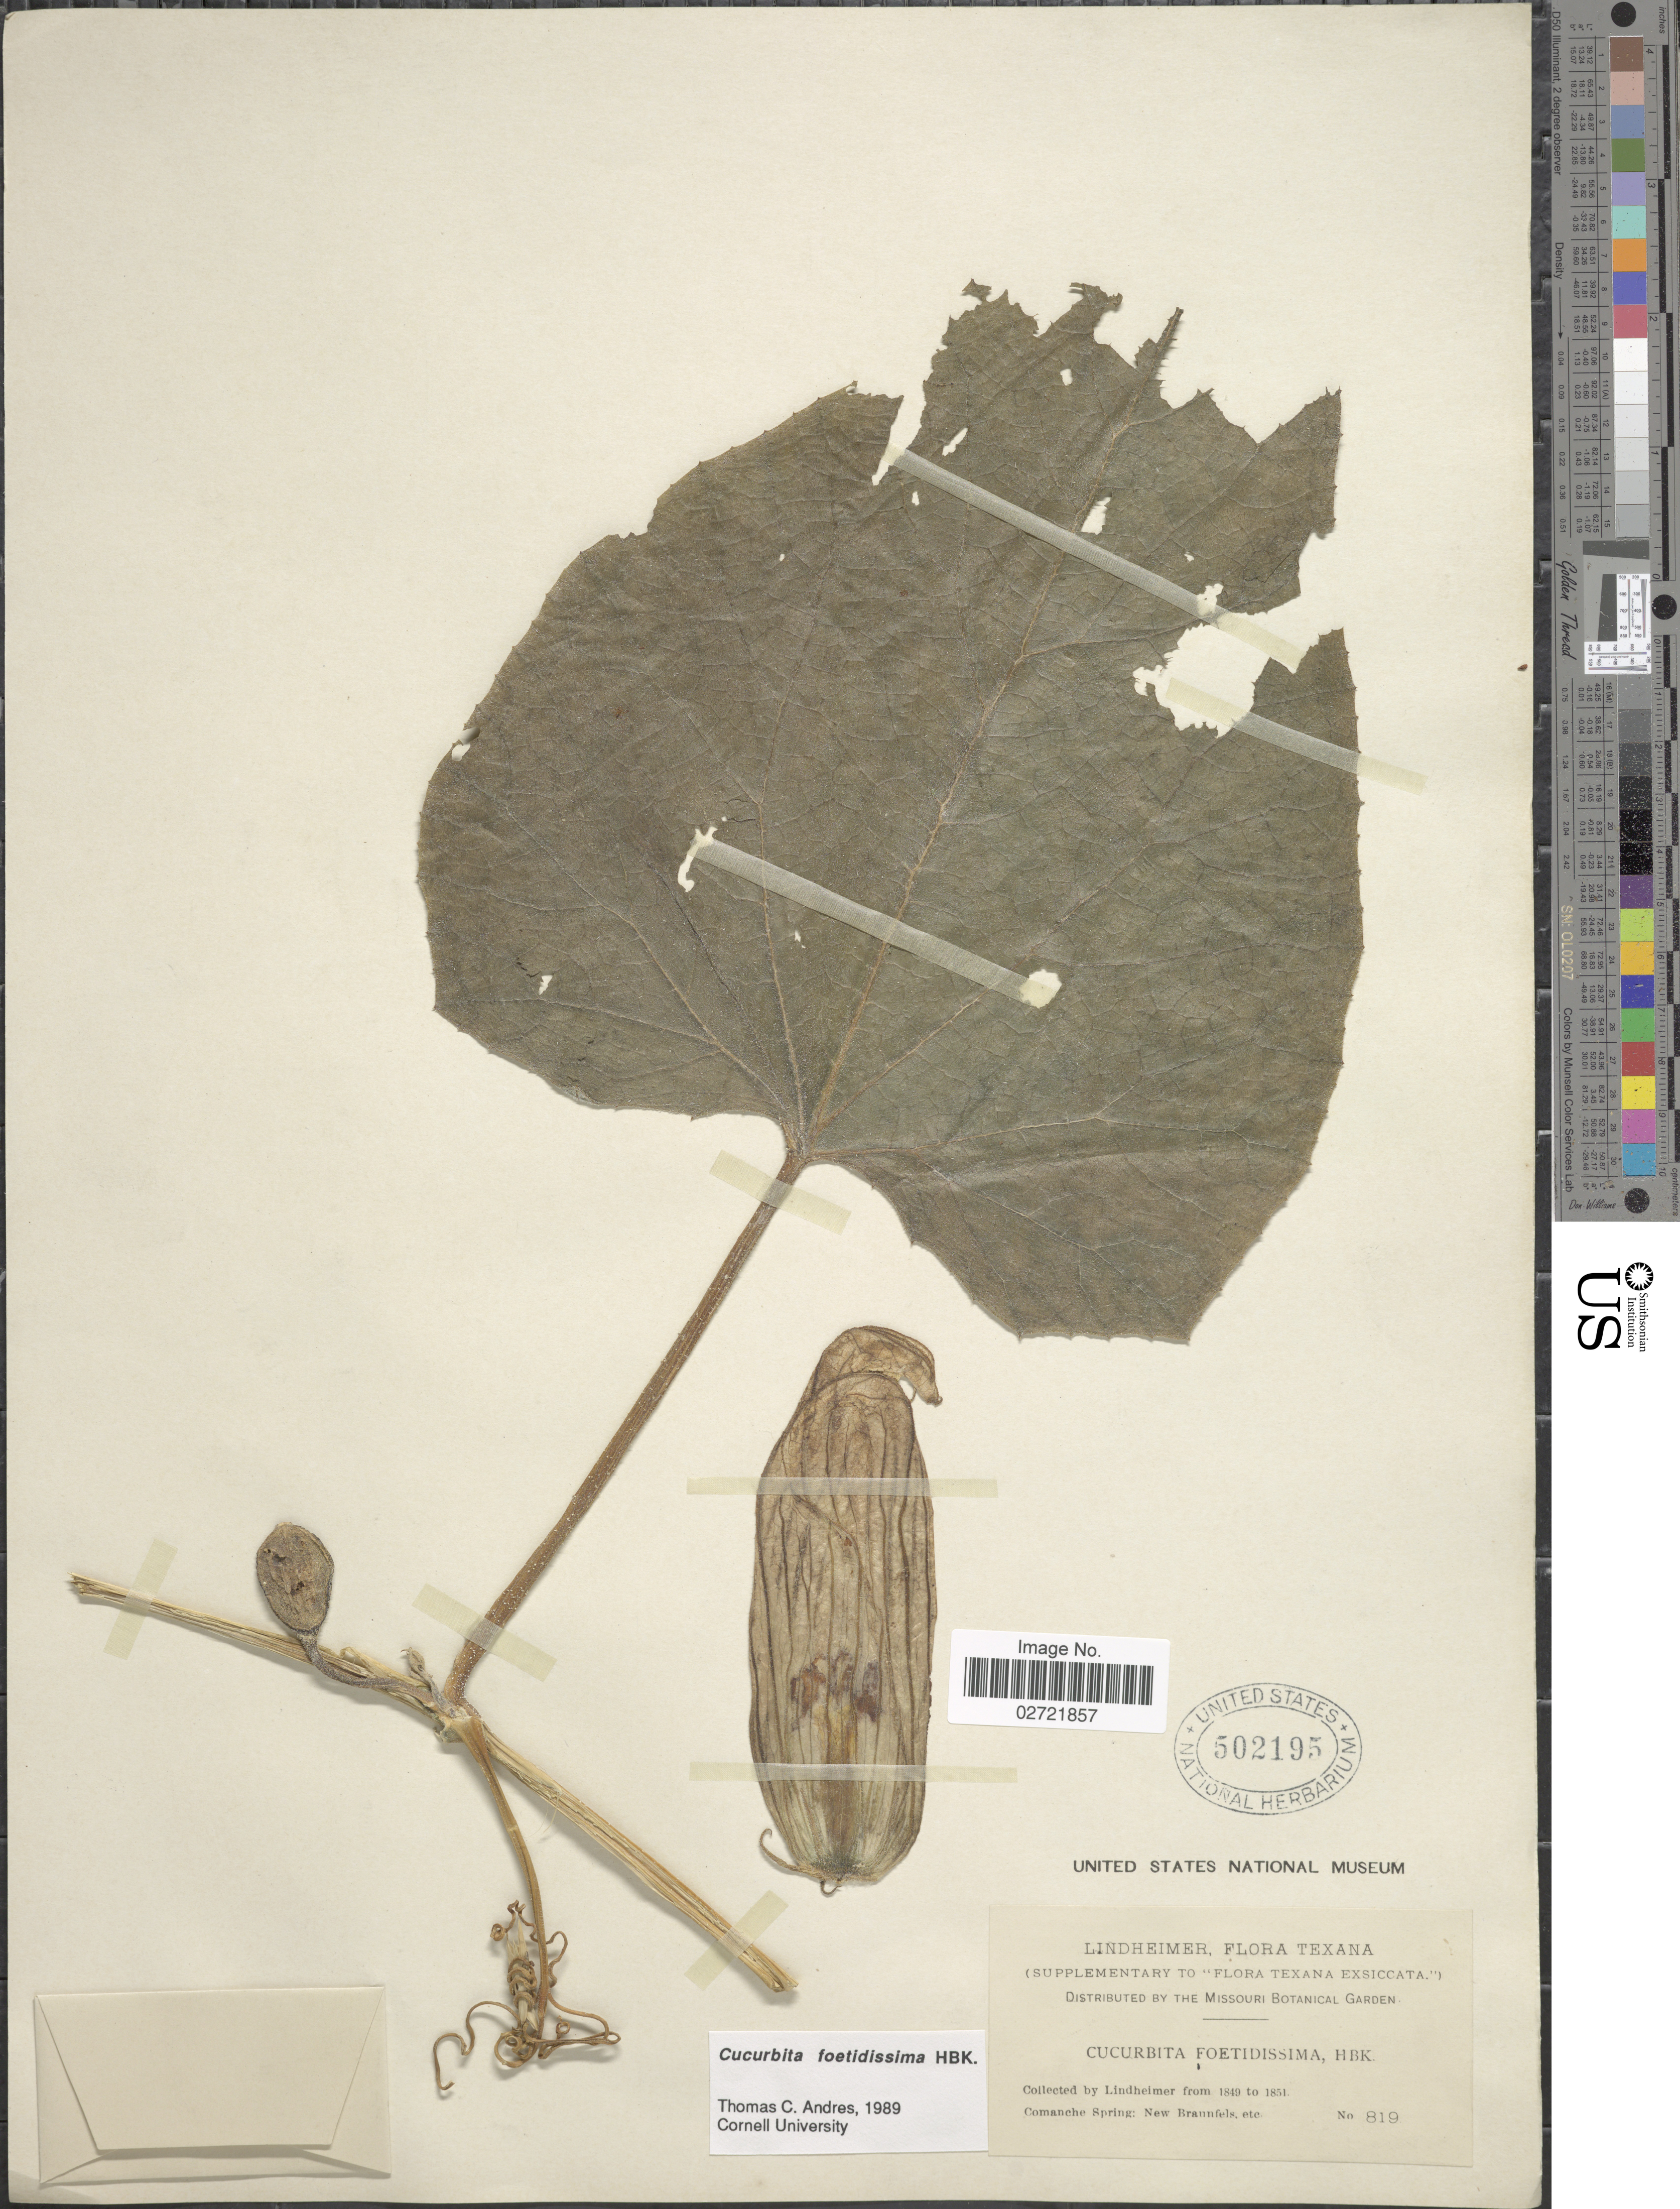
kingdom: Plantae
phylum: Tracheophyta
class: Magnoliopsida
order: Cucurbitales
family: Cucurbitaceae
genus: Cucurbita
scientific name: Cucurbita foetidissima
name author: Kunth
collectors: F. J. Lindheimer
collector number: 819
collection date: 1849/1851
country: United States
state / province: Texas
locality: Comanche Spring: New Braunfels, etc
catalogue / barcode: US 502195